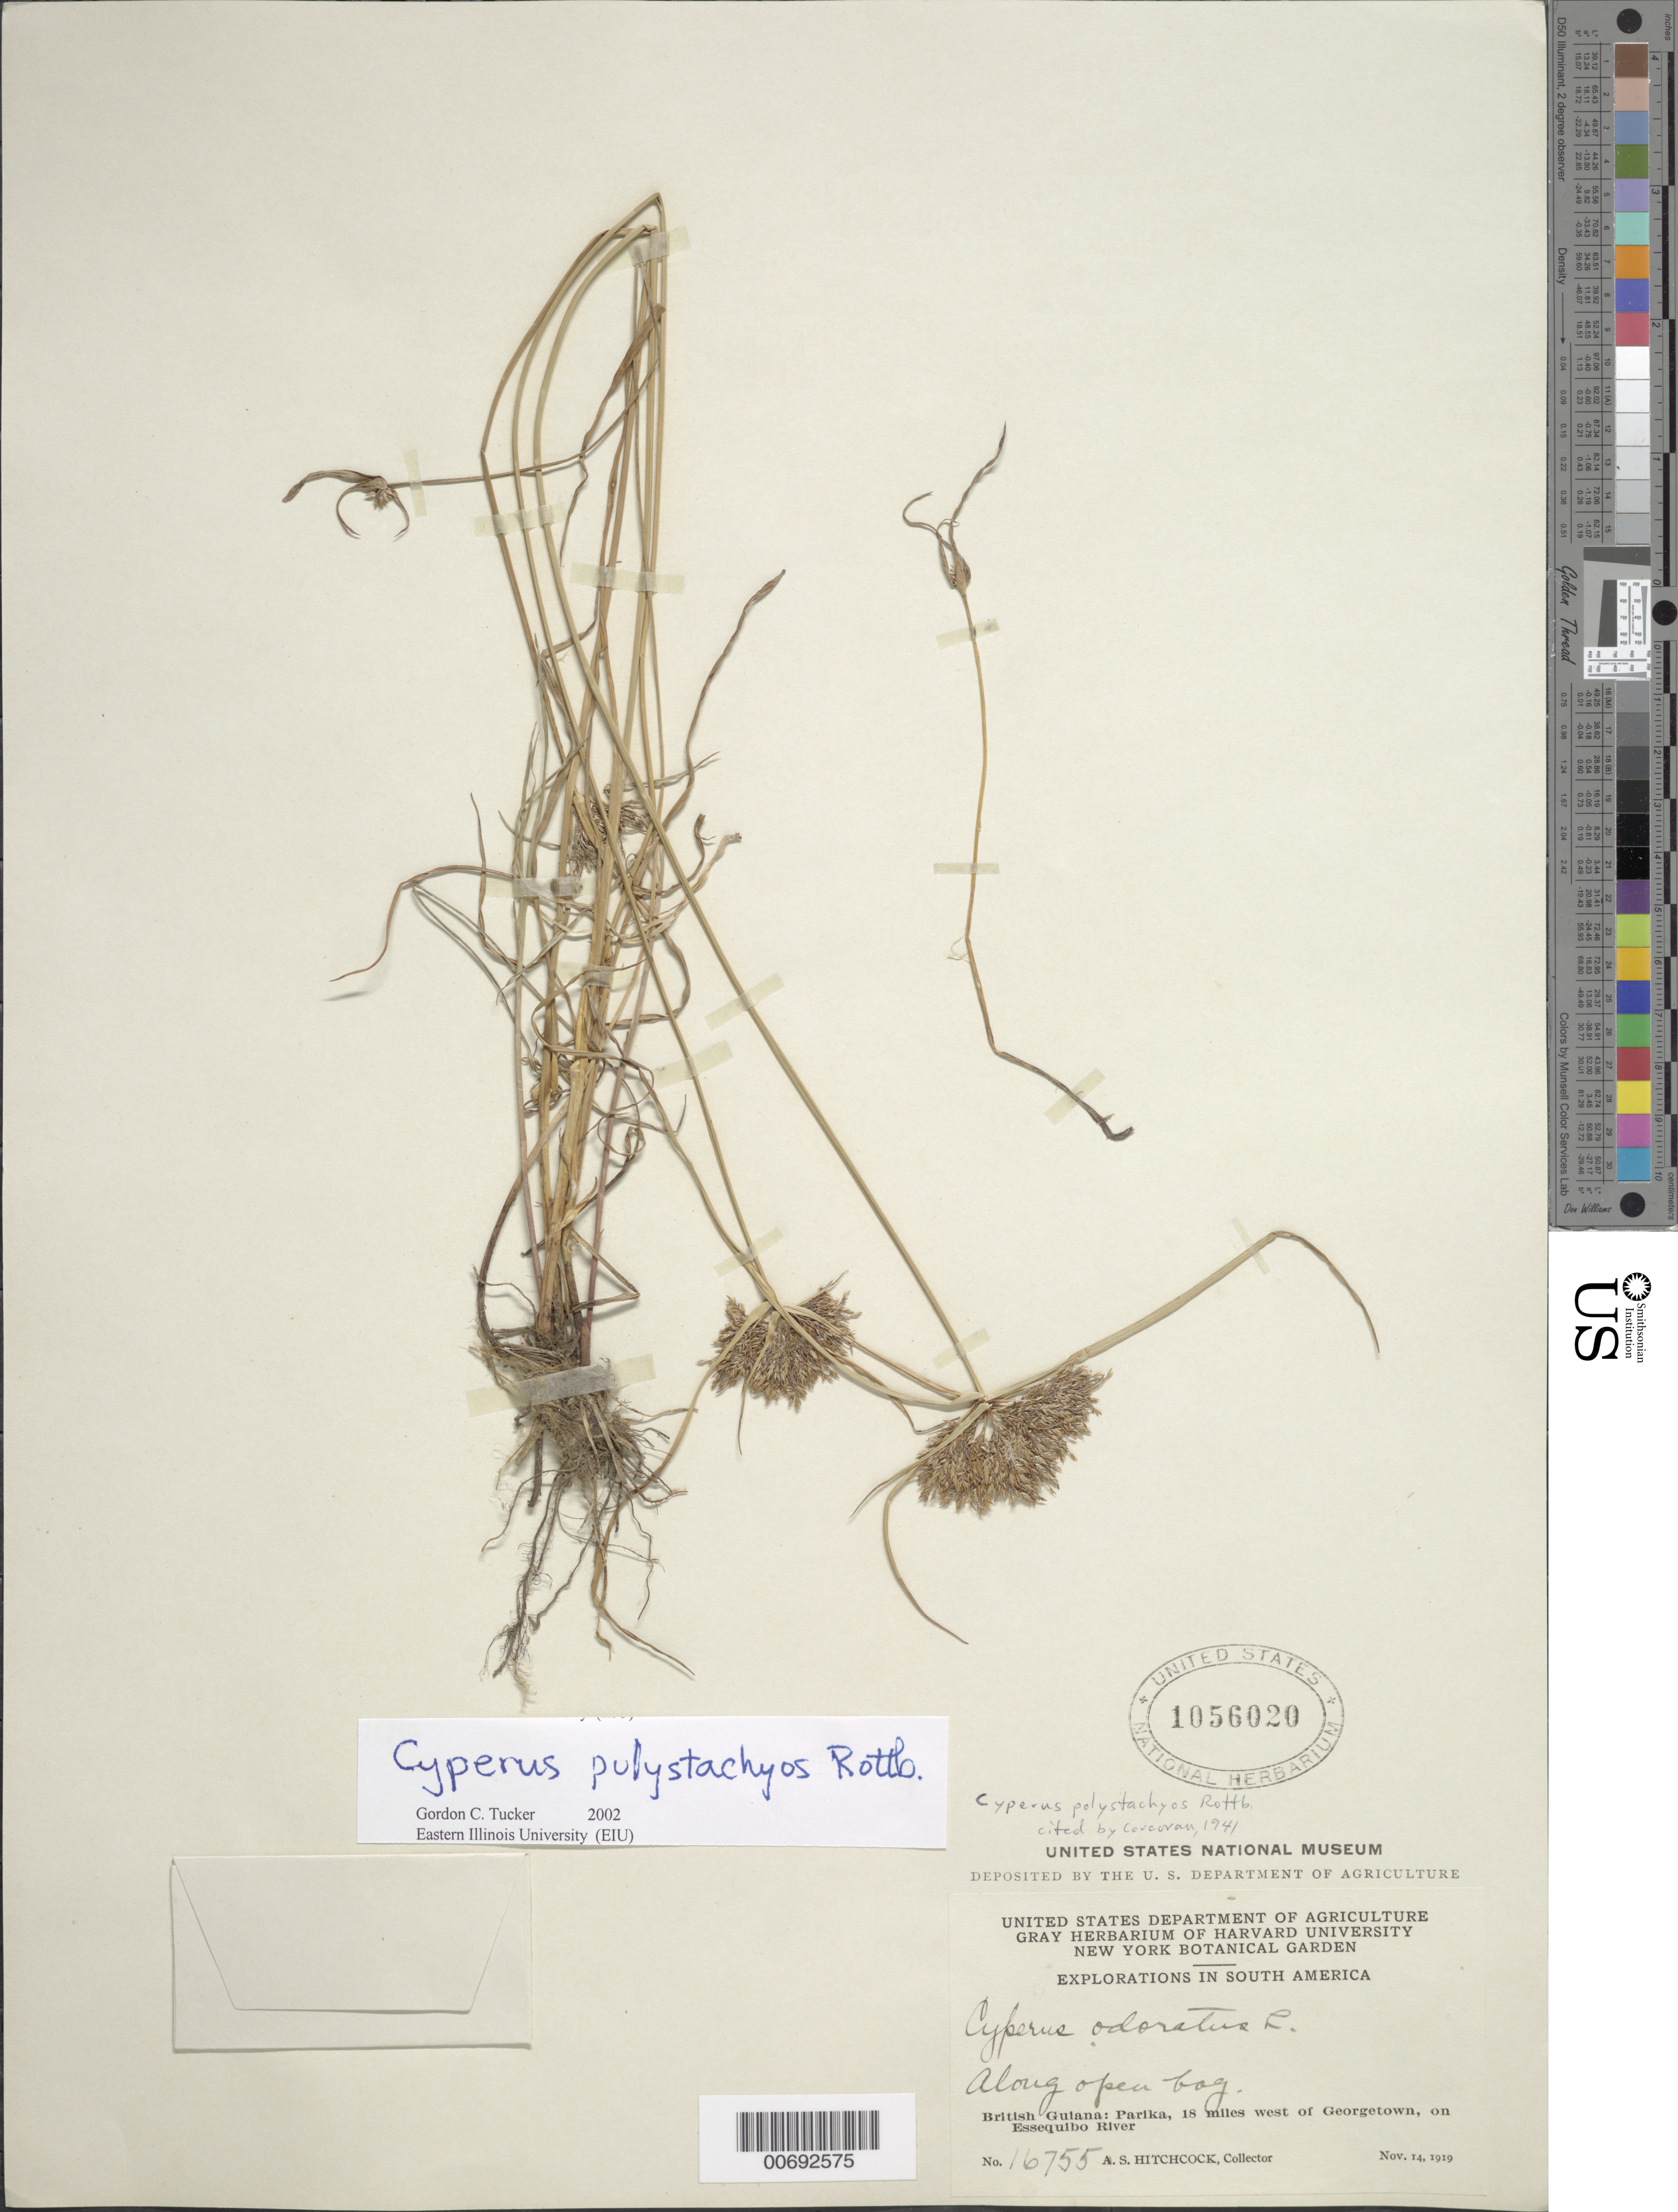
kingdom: Plantae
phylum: Tracheophyta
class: Liliopsida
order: Poales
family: Cyperaceae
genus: Cyperus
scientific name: Cyperus polystachyos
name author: Rottb.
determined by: Tucker, G. C.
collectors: A. S. Hitchcock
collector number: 16755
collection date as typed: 14-Nov-19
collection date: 1919-11-14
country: Guyana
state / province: Essequibo Isl-W. Demerara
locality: Parika, 18 mi. W of Georgetown, on Essequibo R.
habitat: Along open bog;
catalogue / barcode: US 1056020